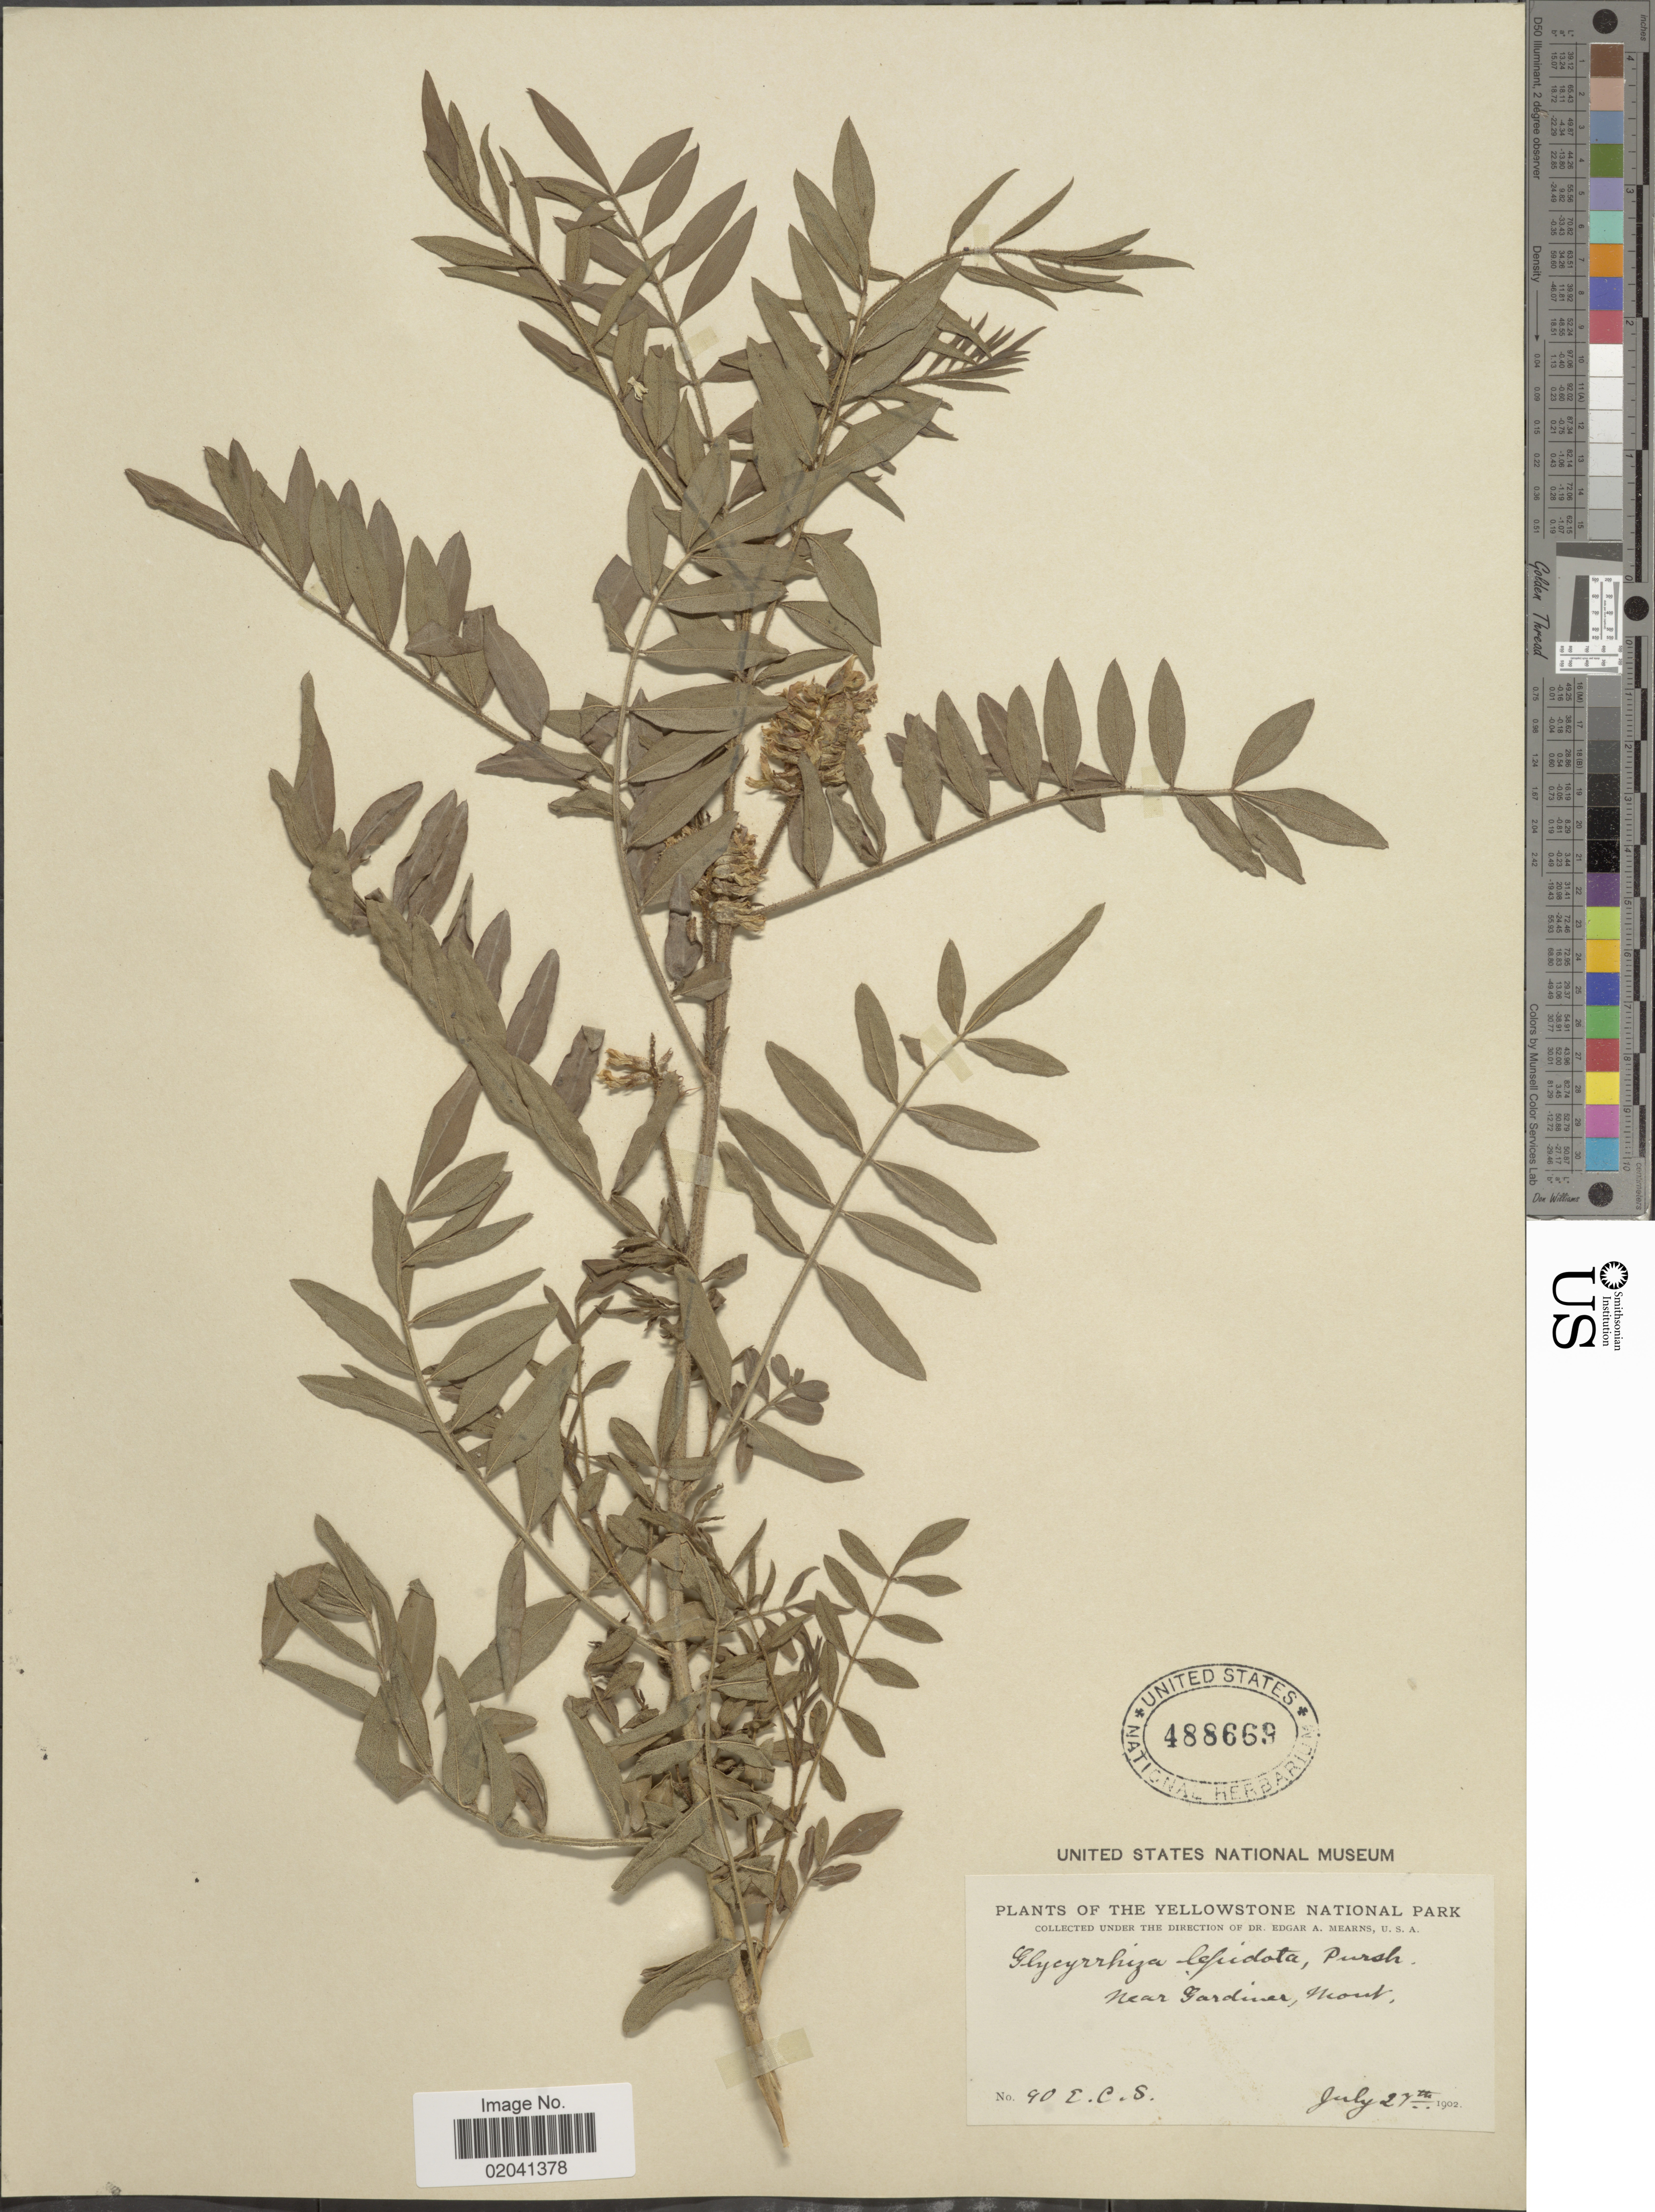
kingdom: Plantae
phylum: Tracheophyta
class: Magnoliopsida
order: Fabales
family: Fabaceae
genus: Glycyrrhiza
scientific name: Glycyrrhiza lepidota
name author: Pursh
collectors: E. C. Smith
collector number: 90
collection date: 1902-07-27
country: United States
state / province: Montana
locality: Yellowstone National Park. Near Gardiner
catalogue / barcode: US 488669